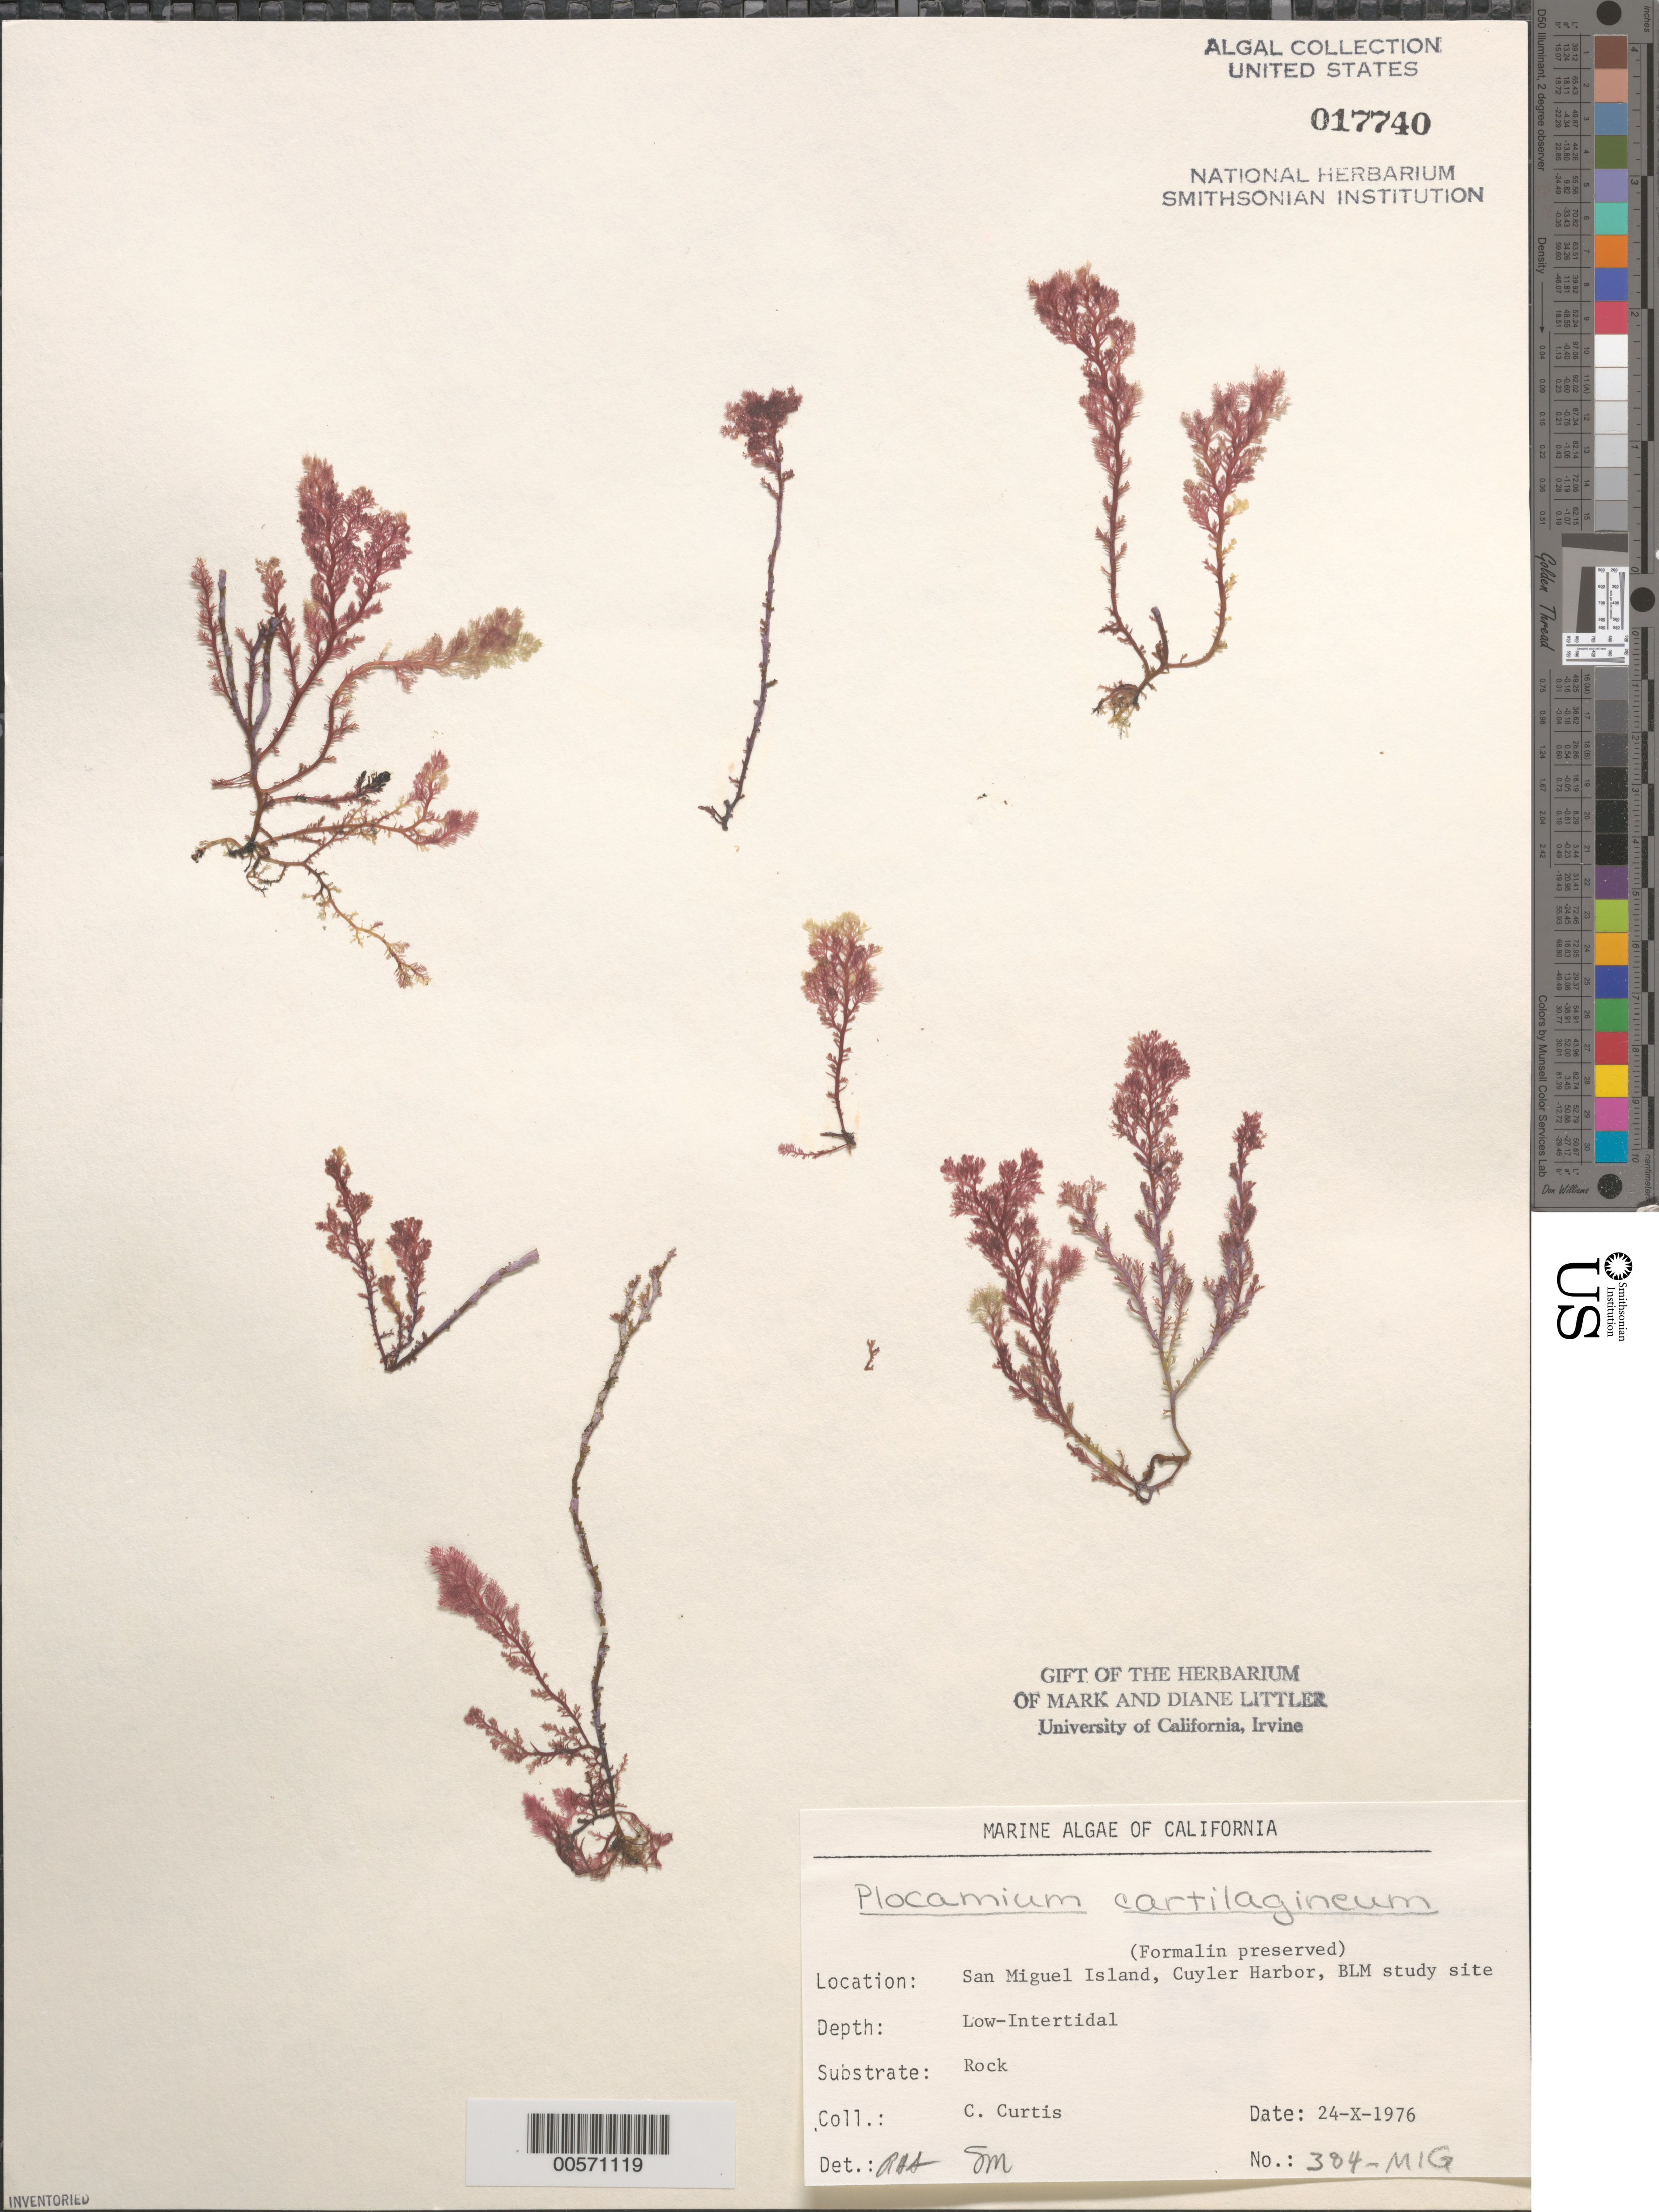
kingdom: Plantae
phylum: Rhodophyta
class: Florideophyceae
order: Plocamiales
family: Plocamiaceae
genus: Plocamium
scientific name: Plocamium cartilagineum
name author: (L.) P.S. Dixon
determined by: Sims, Robert H.; Murray, S. N.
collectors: C. Curtis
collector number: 384-mig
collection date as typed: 24 Oct 1976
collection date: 1976-10-24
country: United States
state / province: California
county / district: Santa Barbara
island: San Miguel Island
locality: Cuyler Harbor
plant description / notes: BLM-SOCALBIGHT Rocky Intertidal Survey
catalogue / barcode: US 17740